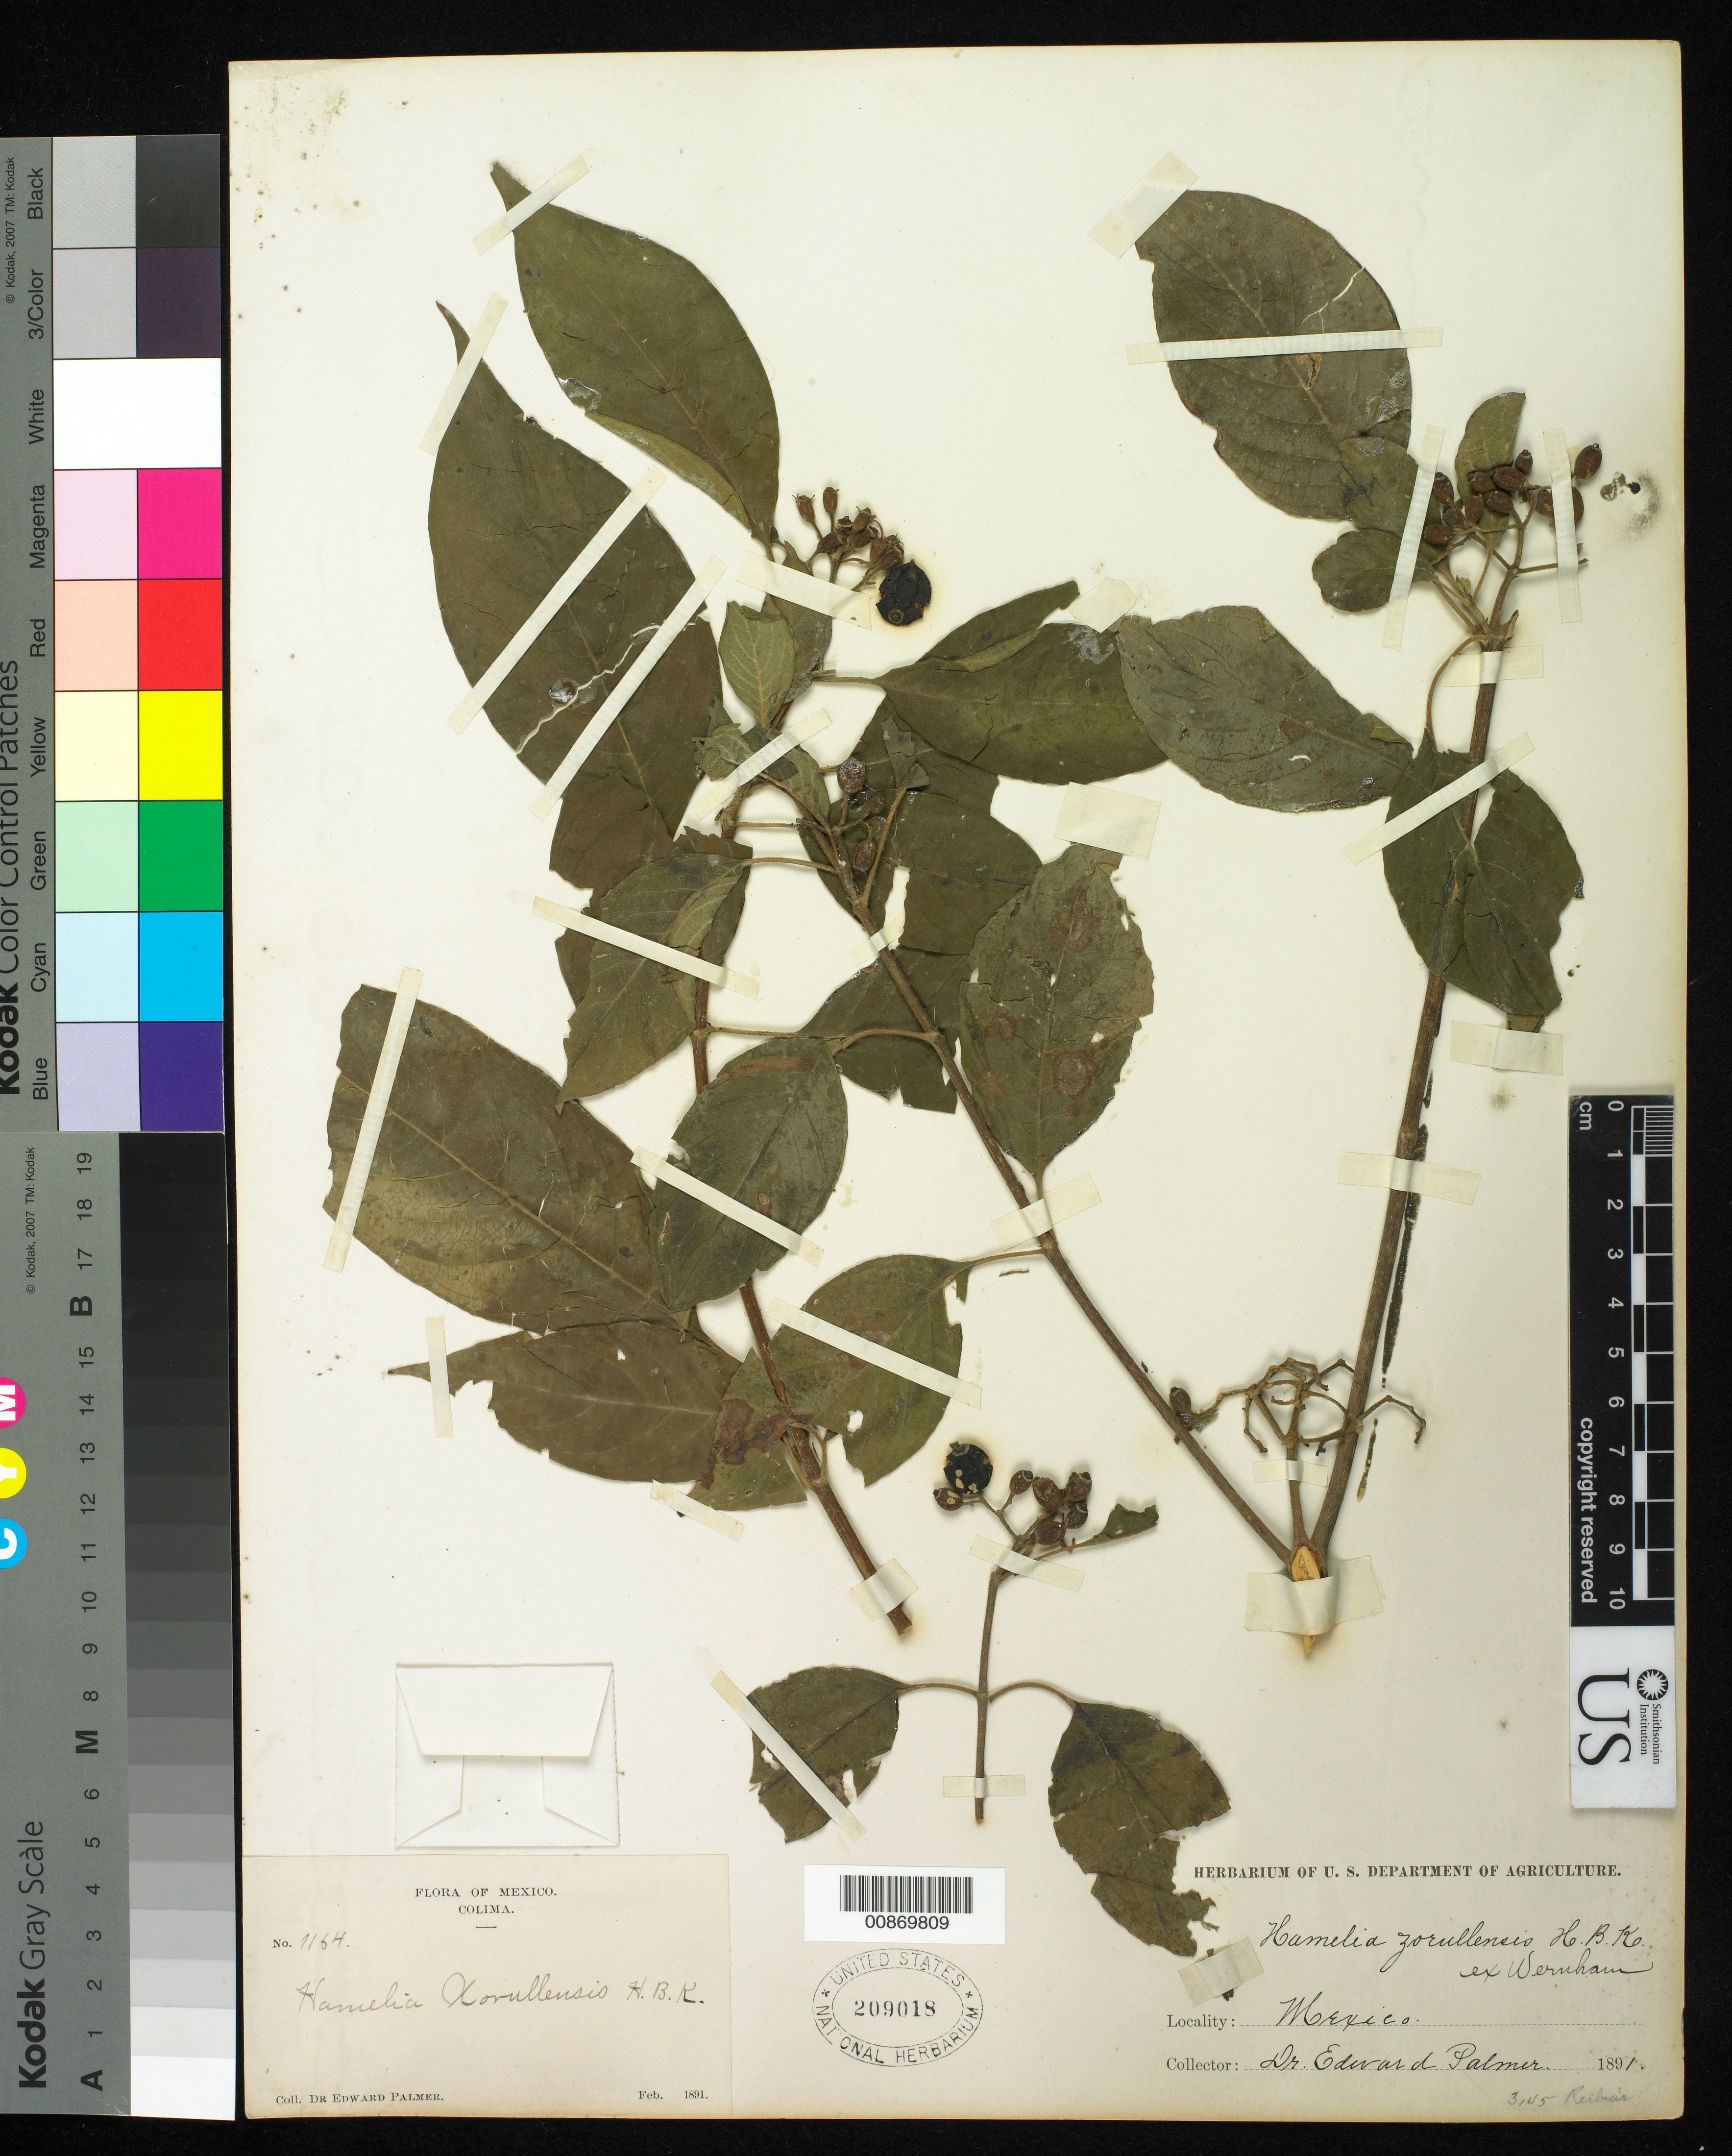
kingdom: Plantae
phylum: Tracheophyta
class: Magnoliopsida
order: Gentianales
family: Rubiaceae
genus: Hamelia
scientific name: Hamelia xorullensis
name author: Kunth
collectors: E. Palmer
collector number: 1164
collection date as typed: Feb 1891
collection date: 1891-02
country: Mexico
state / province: Colima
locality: Colima.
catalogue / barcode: US 209018